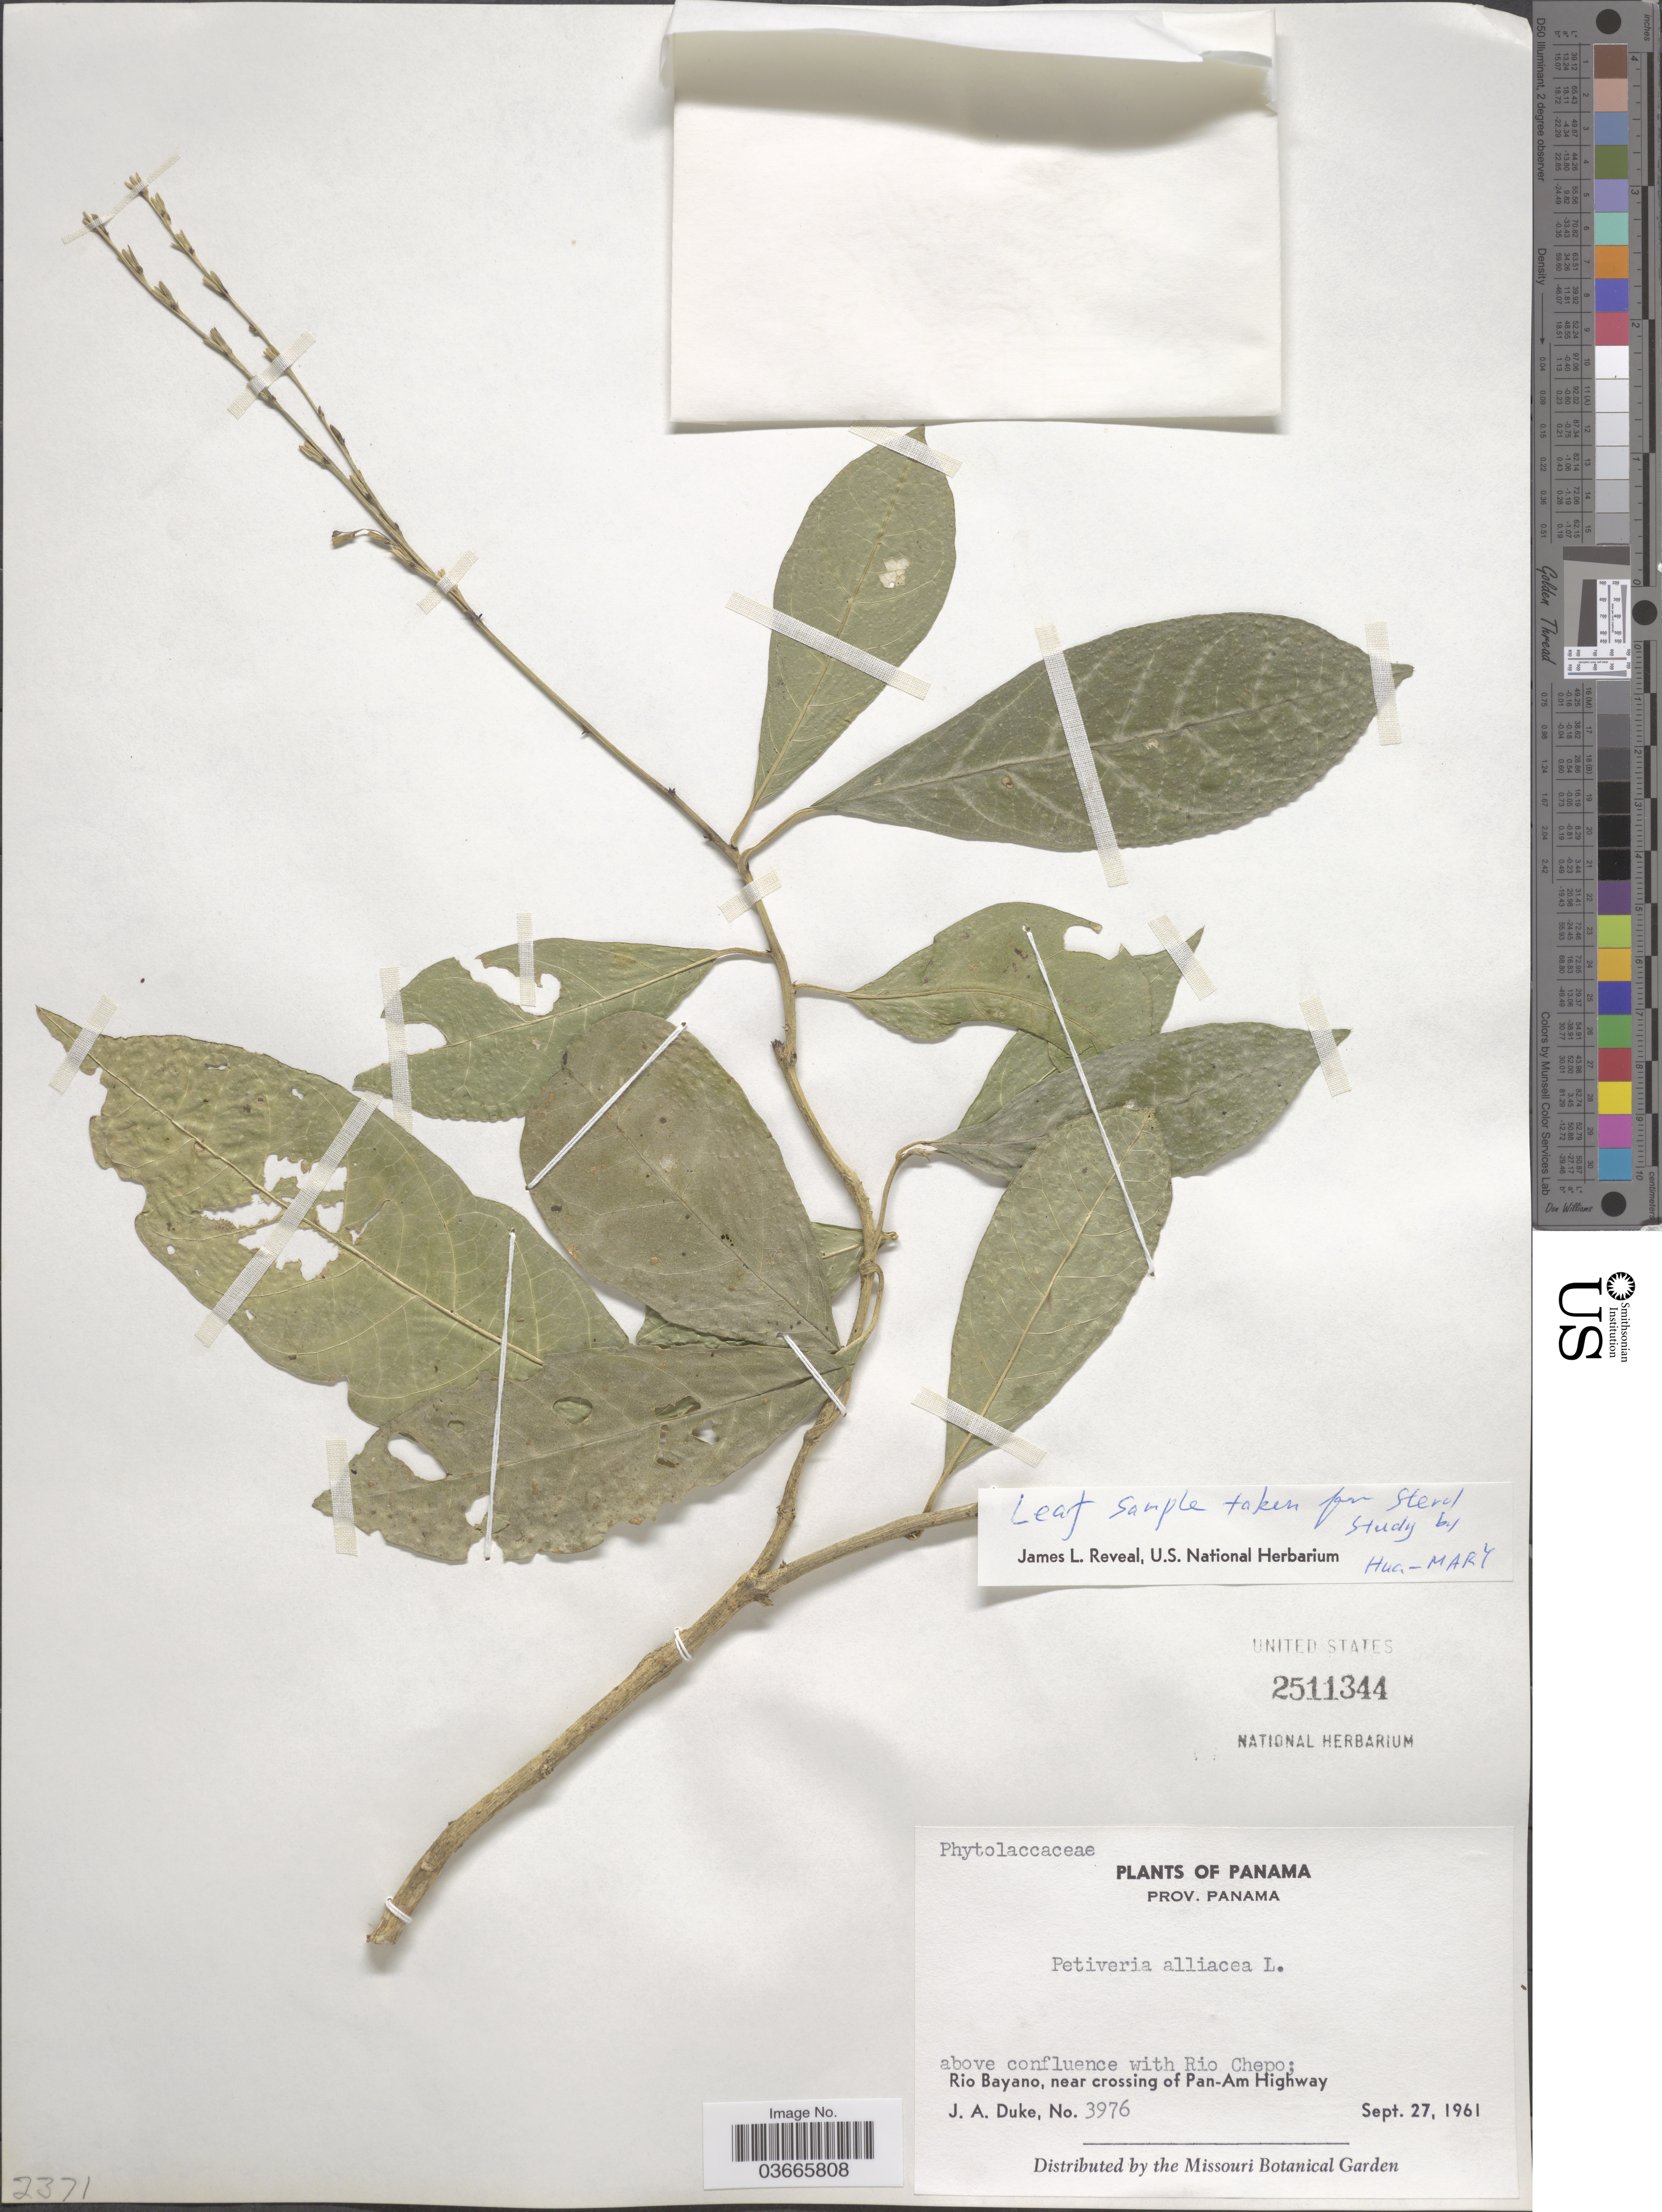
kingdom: Plantae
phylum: Tracheophyta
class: Magnoliopsida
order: Caryophyllales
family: Phytolaccaceae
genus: Petiveria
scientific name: Petiveria alliacea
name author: L.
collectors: J. A. Duke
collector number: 3976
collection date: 1961-09-27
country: Panama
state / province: Panamá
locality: Above confluence with Rio Chepo; Rio Bayano, near crossing of Pan-Am Highway.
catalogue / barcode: US 2511344